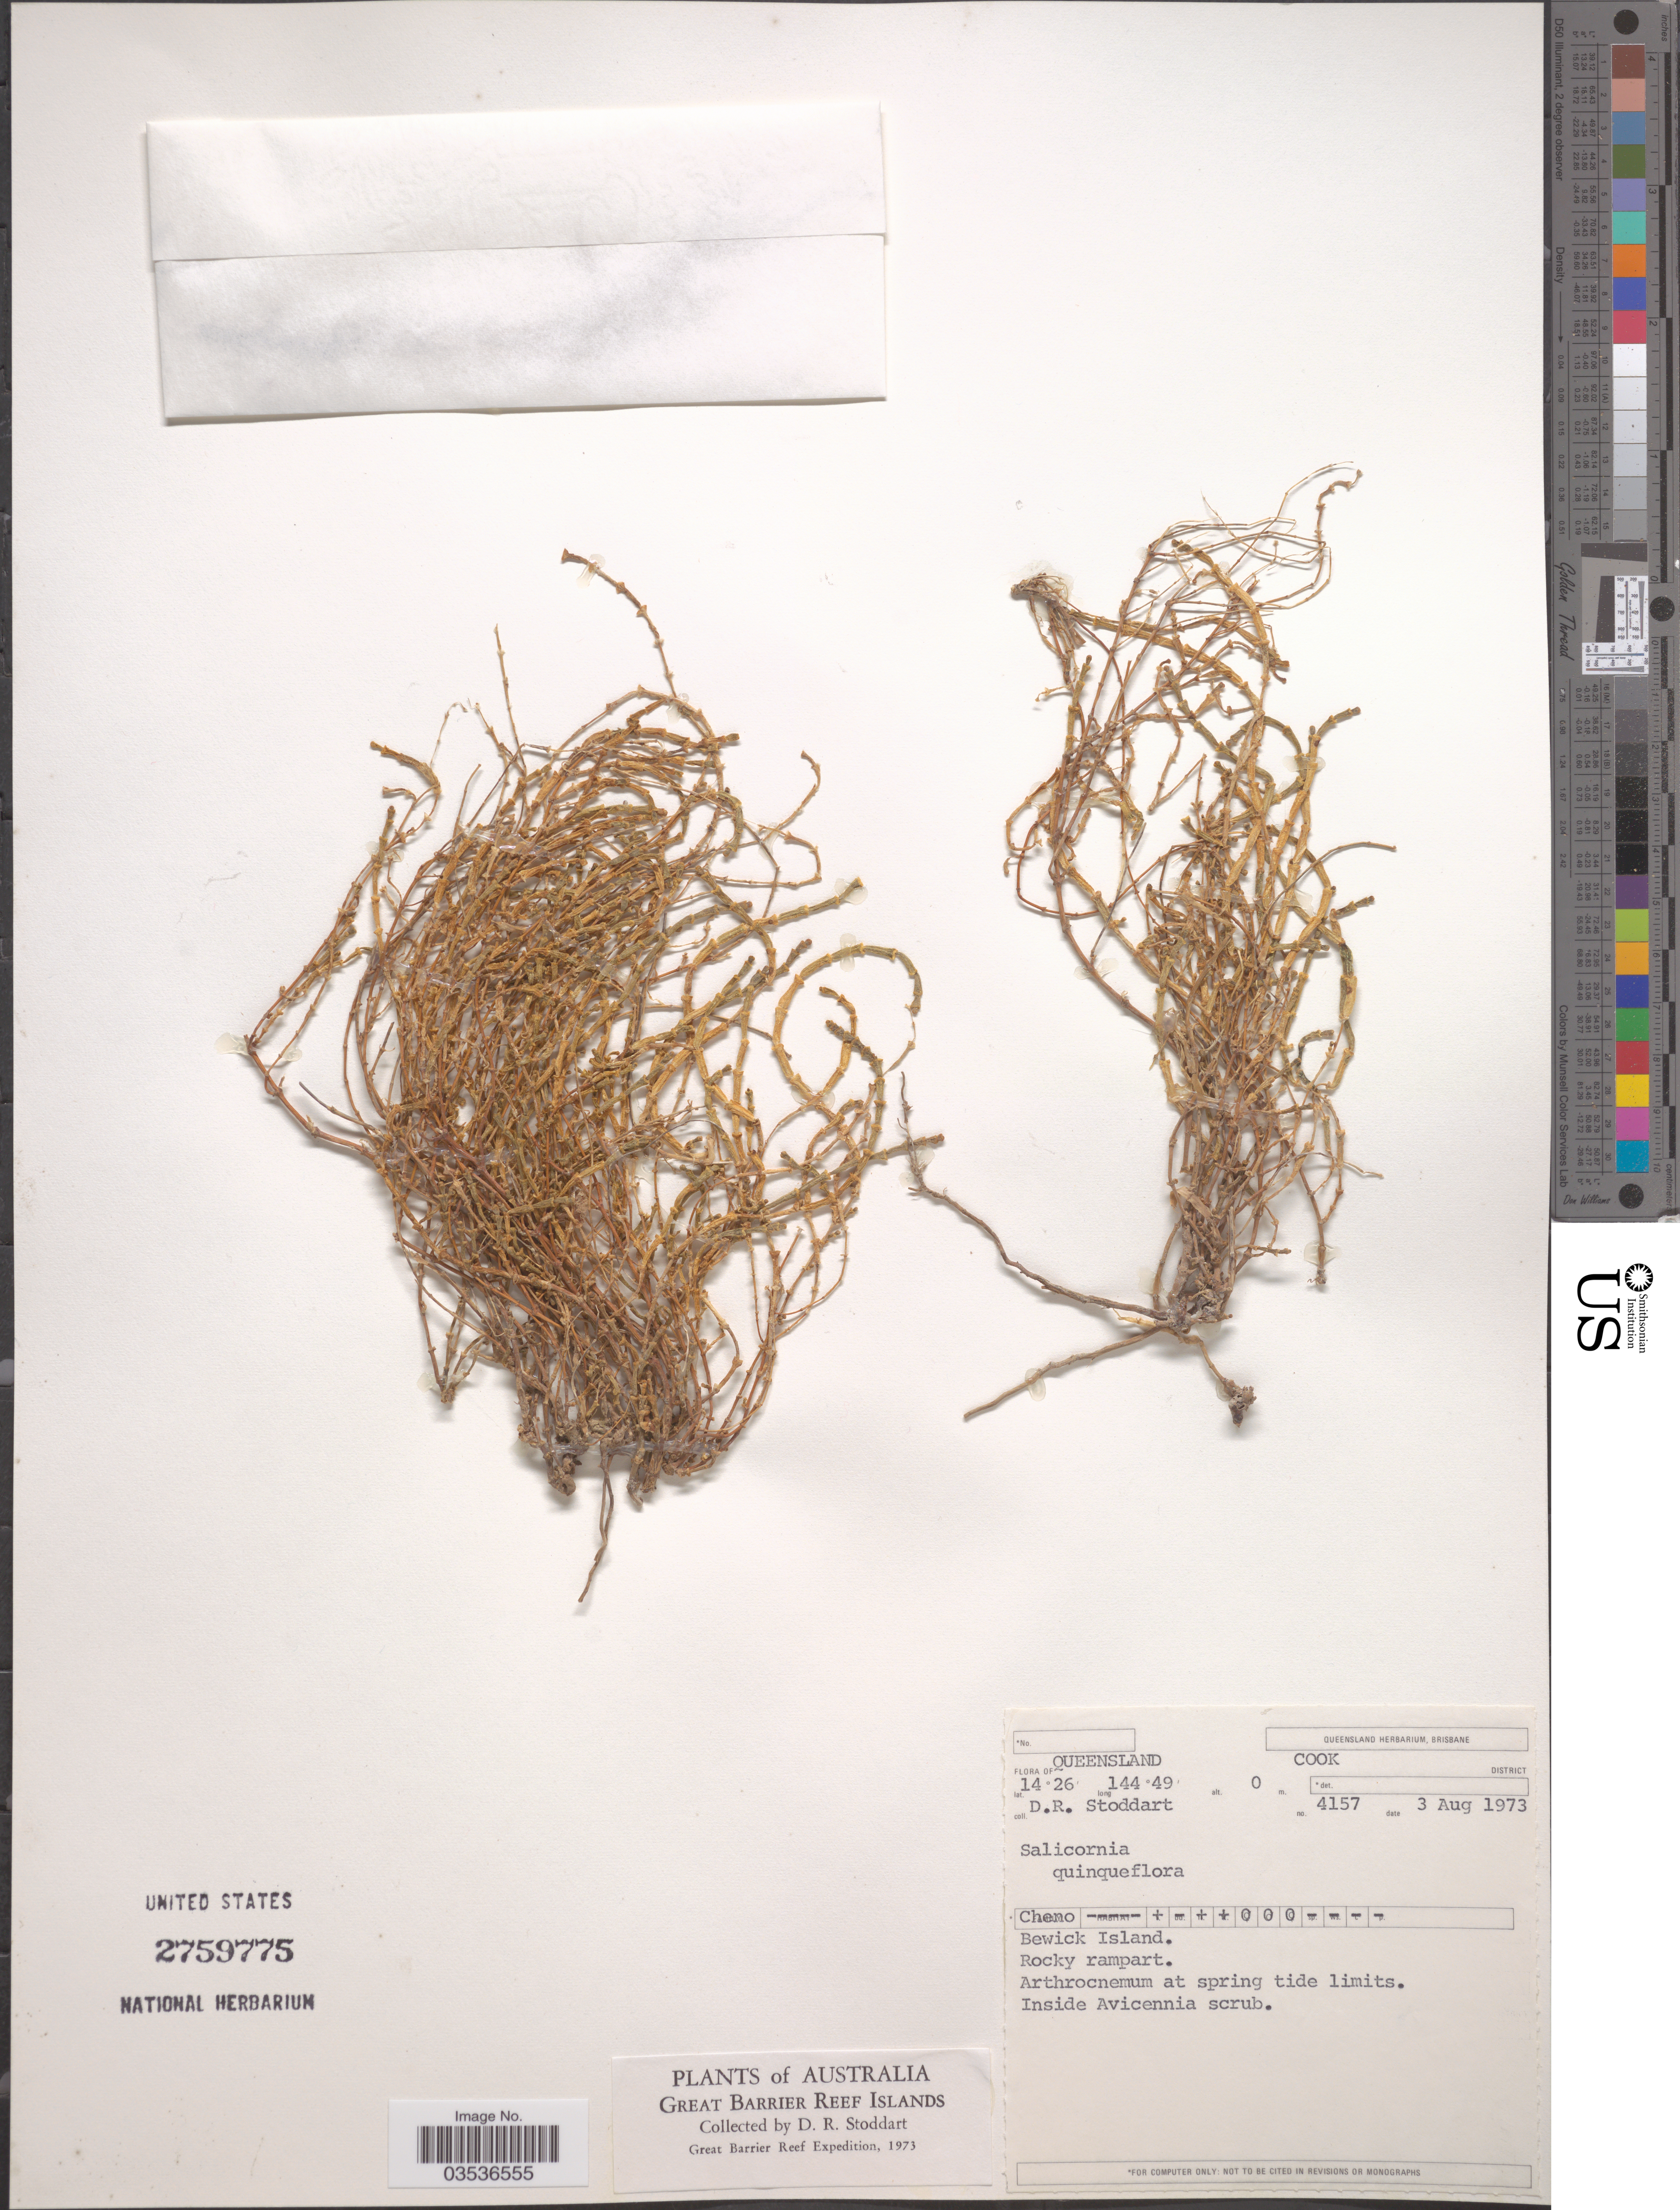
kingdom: Plantae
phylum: Tracheophyta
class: Magnoliopsida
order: Caryophyllales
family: Amaranthaceae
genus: Salicornia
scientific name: Salicornia quinqueflora subsp. quinqueflora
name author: Bunge ex Ung.-Sternb.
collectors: D. R. Stoddart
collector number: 4157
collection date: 1973-08-03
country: Australia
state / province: Queensland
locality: Cook District. Bewick Island. Great Barrier Reef Islands.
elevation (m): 0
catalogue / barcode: US 2759775